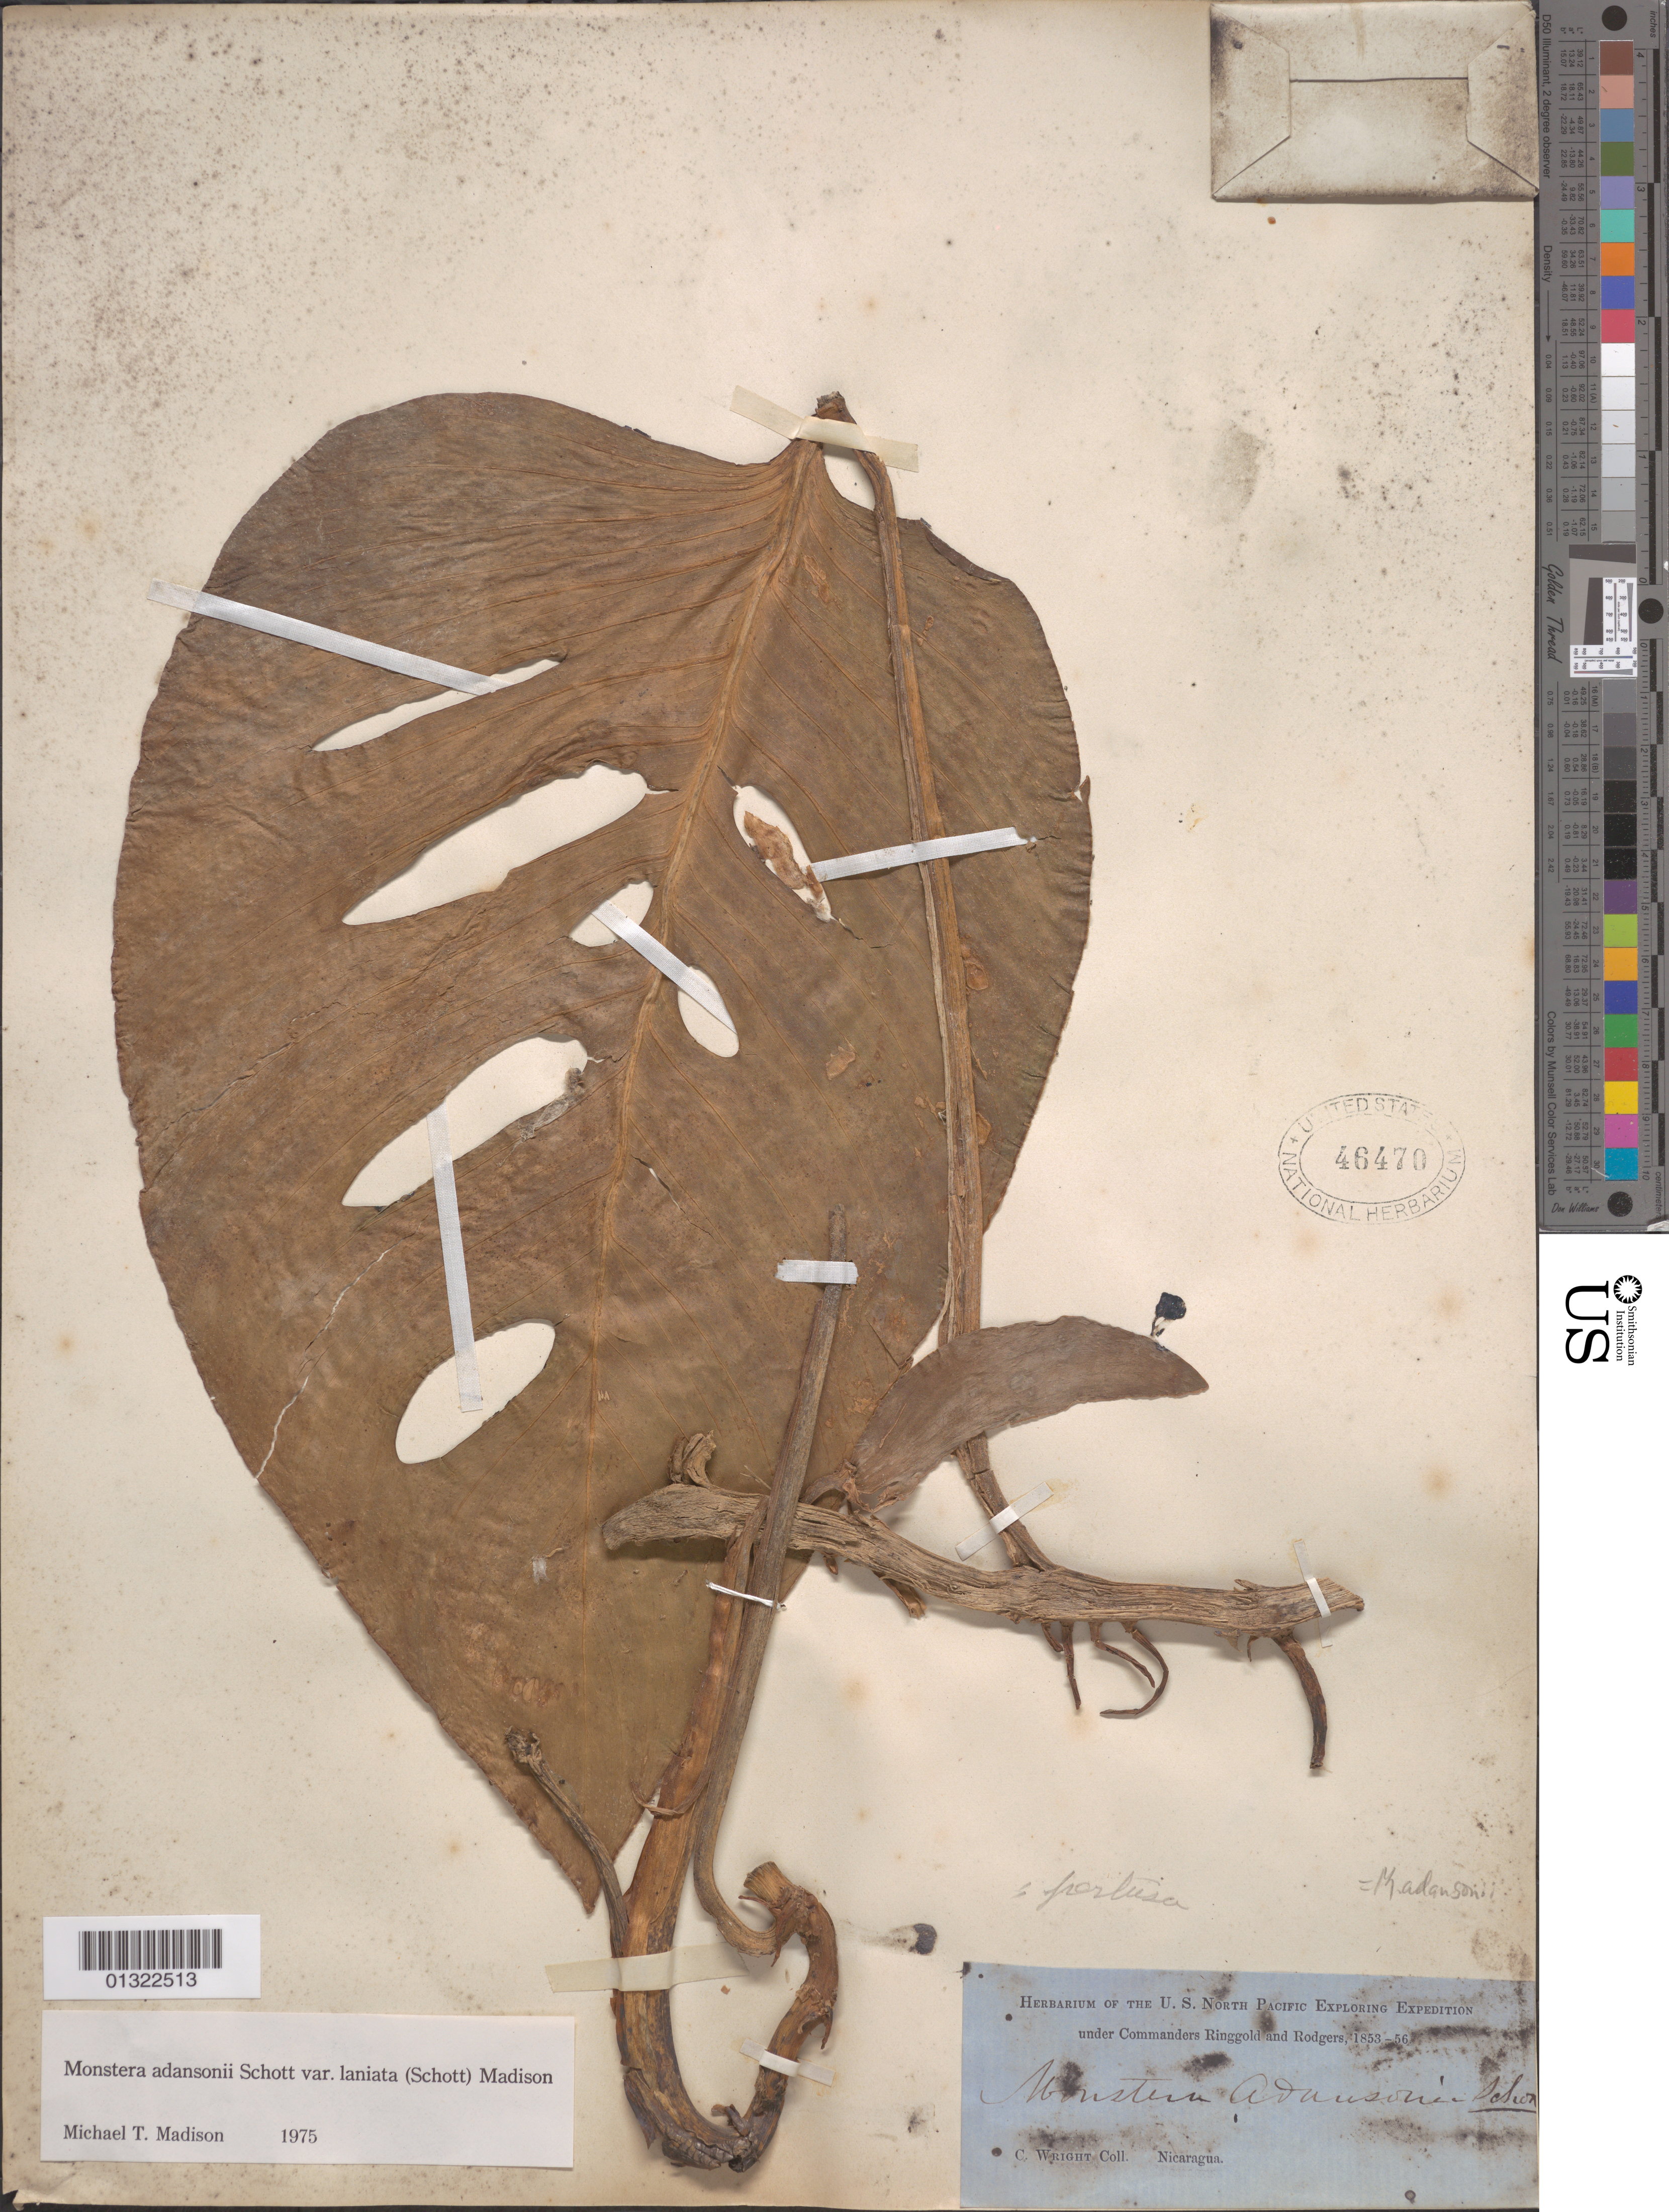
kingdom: Plantae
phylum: Tracheophyta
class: Liliopsida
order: Alismatales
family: Araceae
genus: Monstera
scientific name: Monstera adansonii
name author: Schott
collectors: C. Wright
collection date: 1853/1856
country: Nicaragua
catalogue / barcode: US 46470